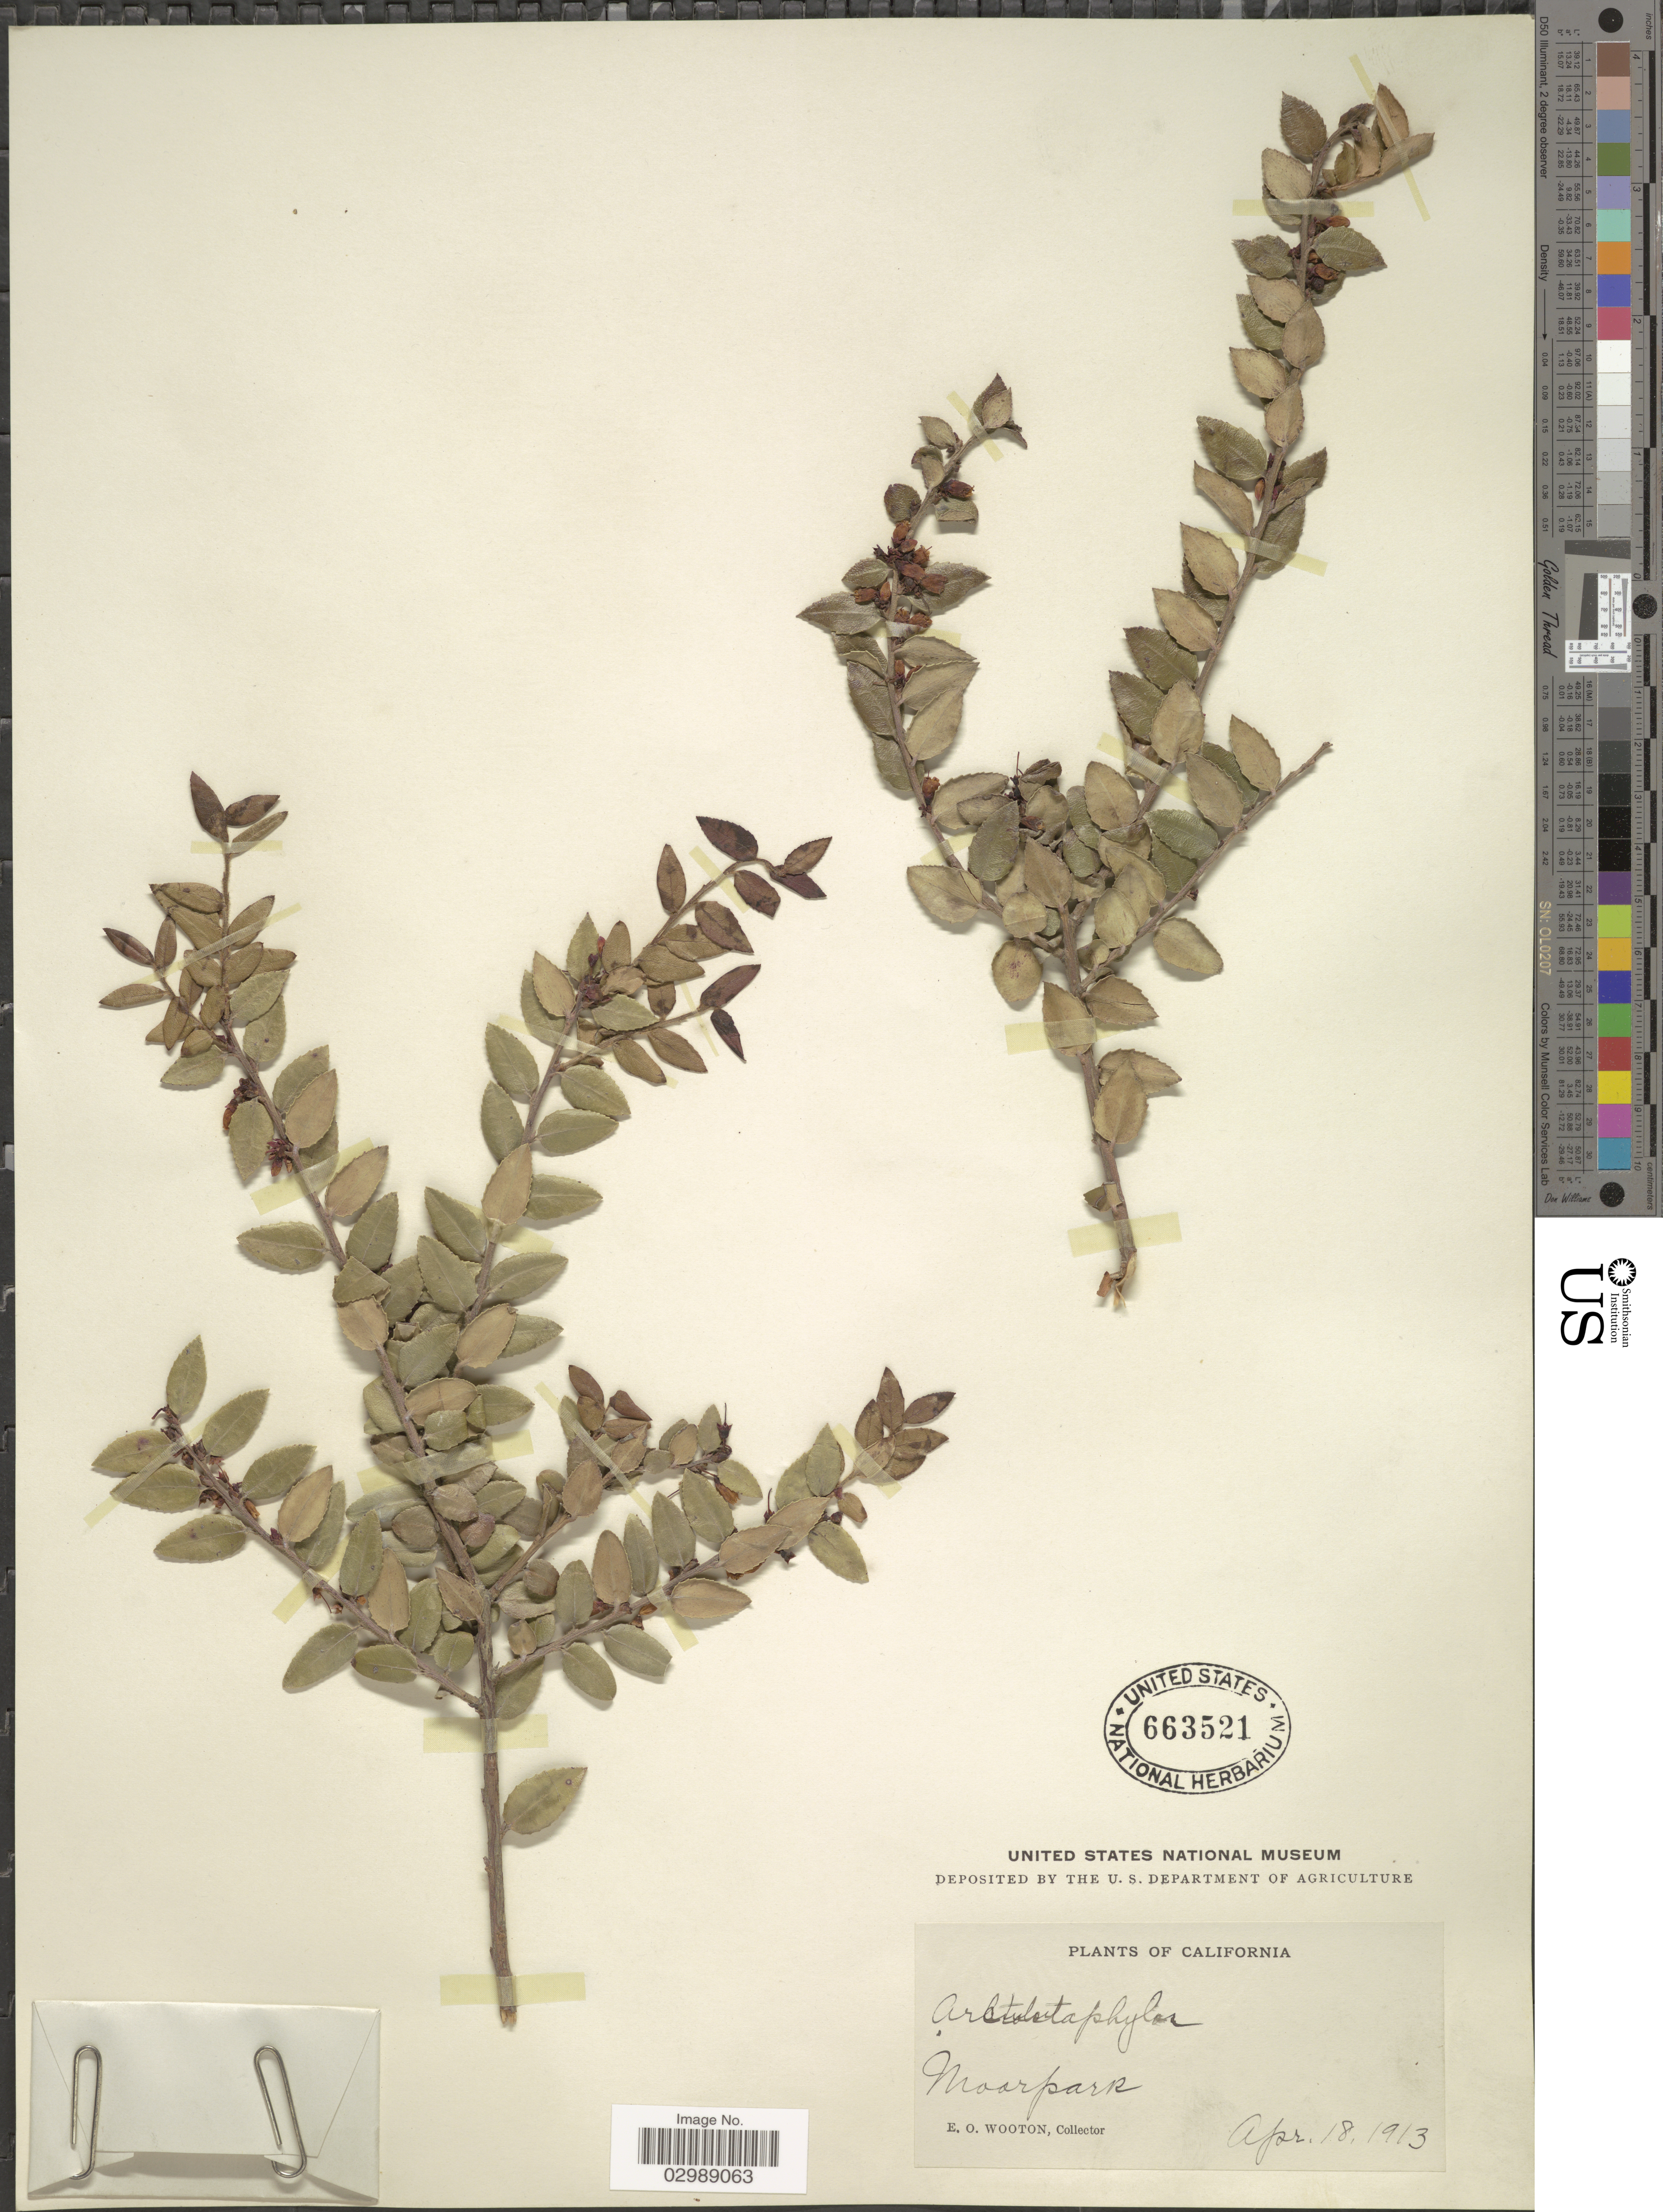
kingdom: Plantae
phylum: Tracheophyta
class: Magnoliopsida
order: Ericales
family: Ericaceae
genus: Vaccinium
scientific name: Vaccinium ovatum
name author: Pursh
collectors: E. O. Wooton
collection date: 1913-04-18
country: United States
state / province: California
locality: Moarpark.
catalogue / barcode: US 663521